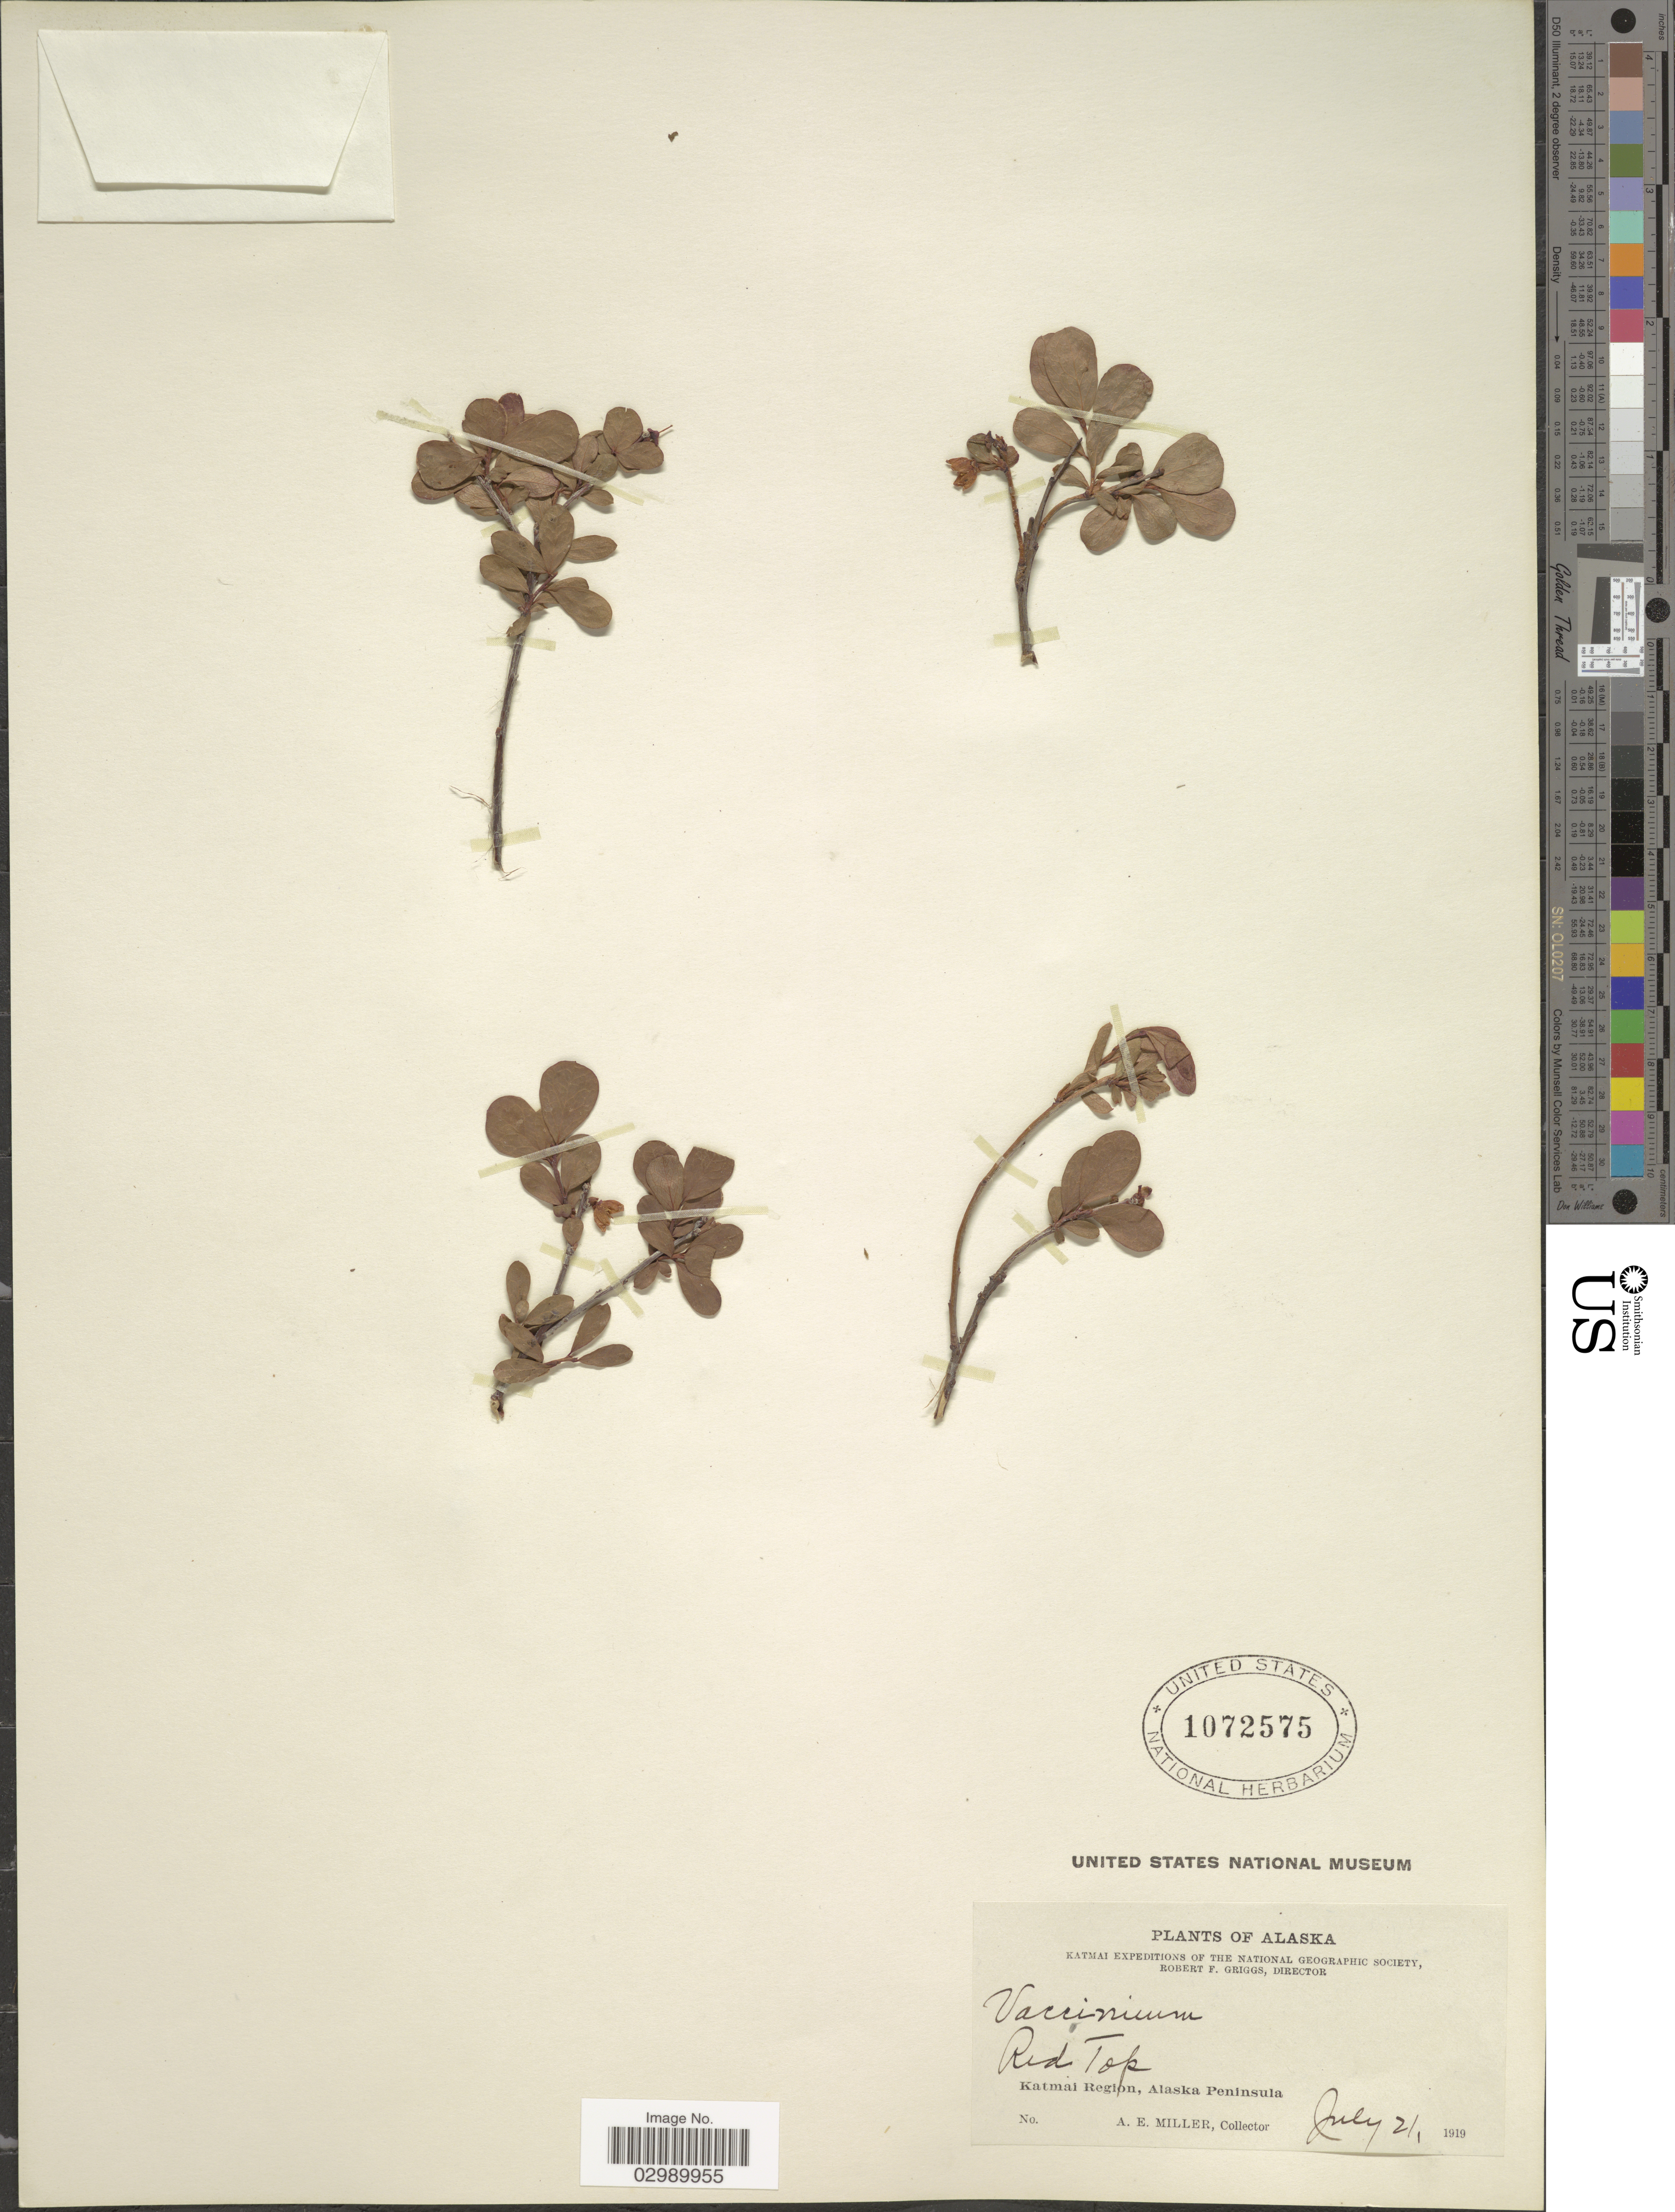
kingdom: Plantae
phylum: Tracheophyta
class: Magnoliopsida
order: Ericales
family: Ericaceae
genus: Vaccinium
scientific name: Vaccinium uliginosum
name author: L.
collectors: A. E. Miller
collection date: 1919-07-21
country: United States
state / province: Alaska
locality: Katmai Region, Alaska Peninsula.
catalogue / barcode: US 1072575